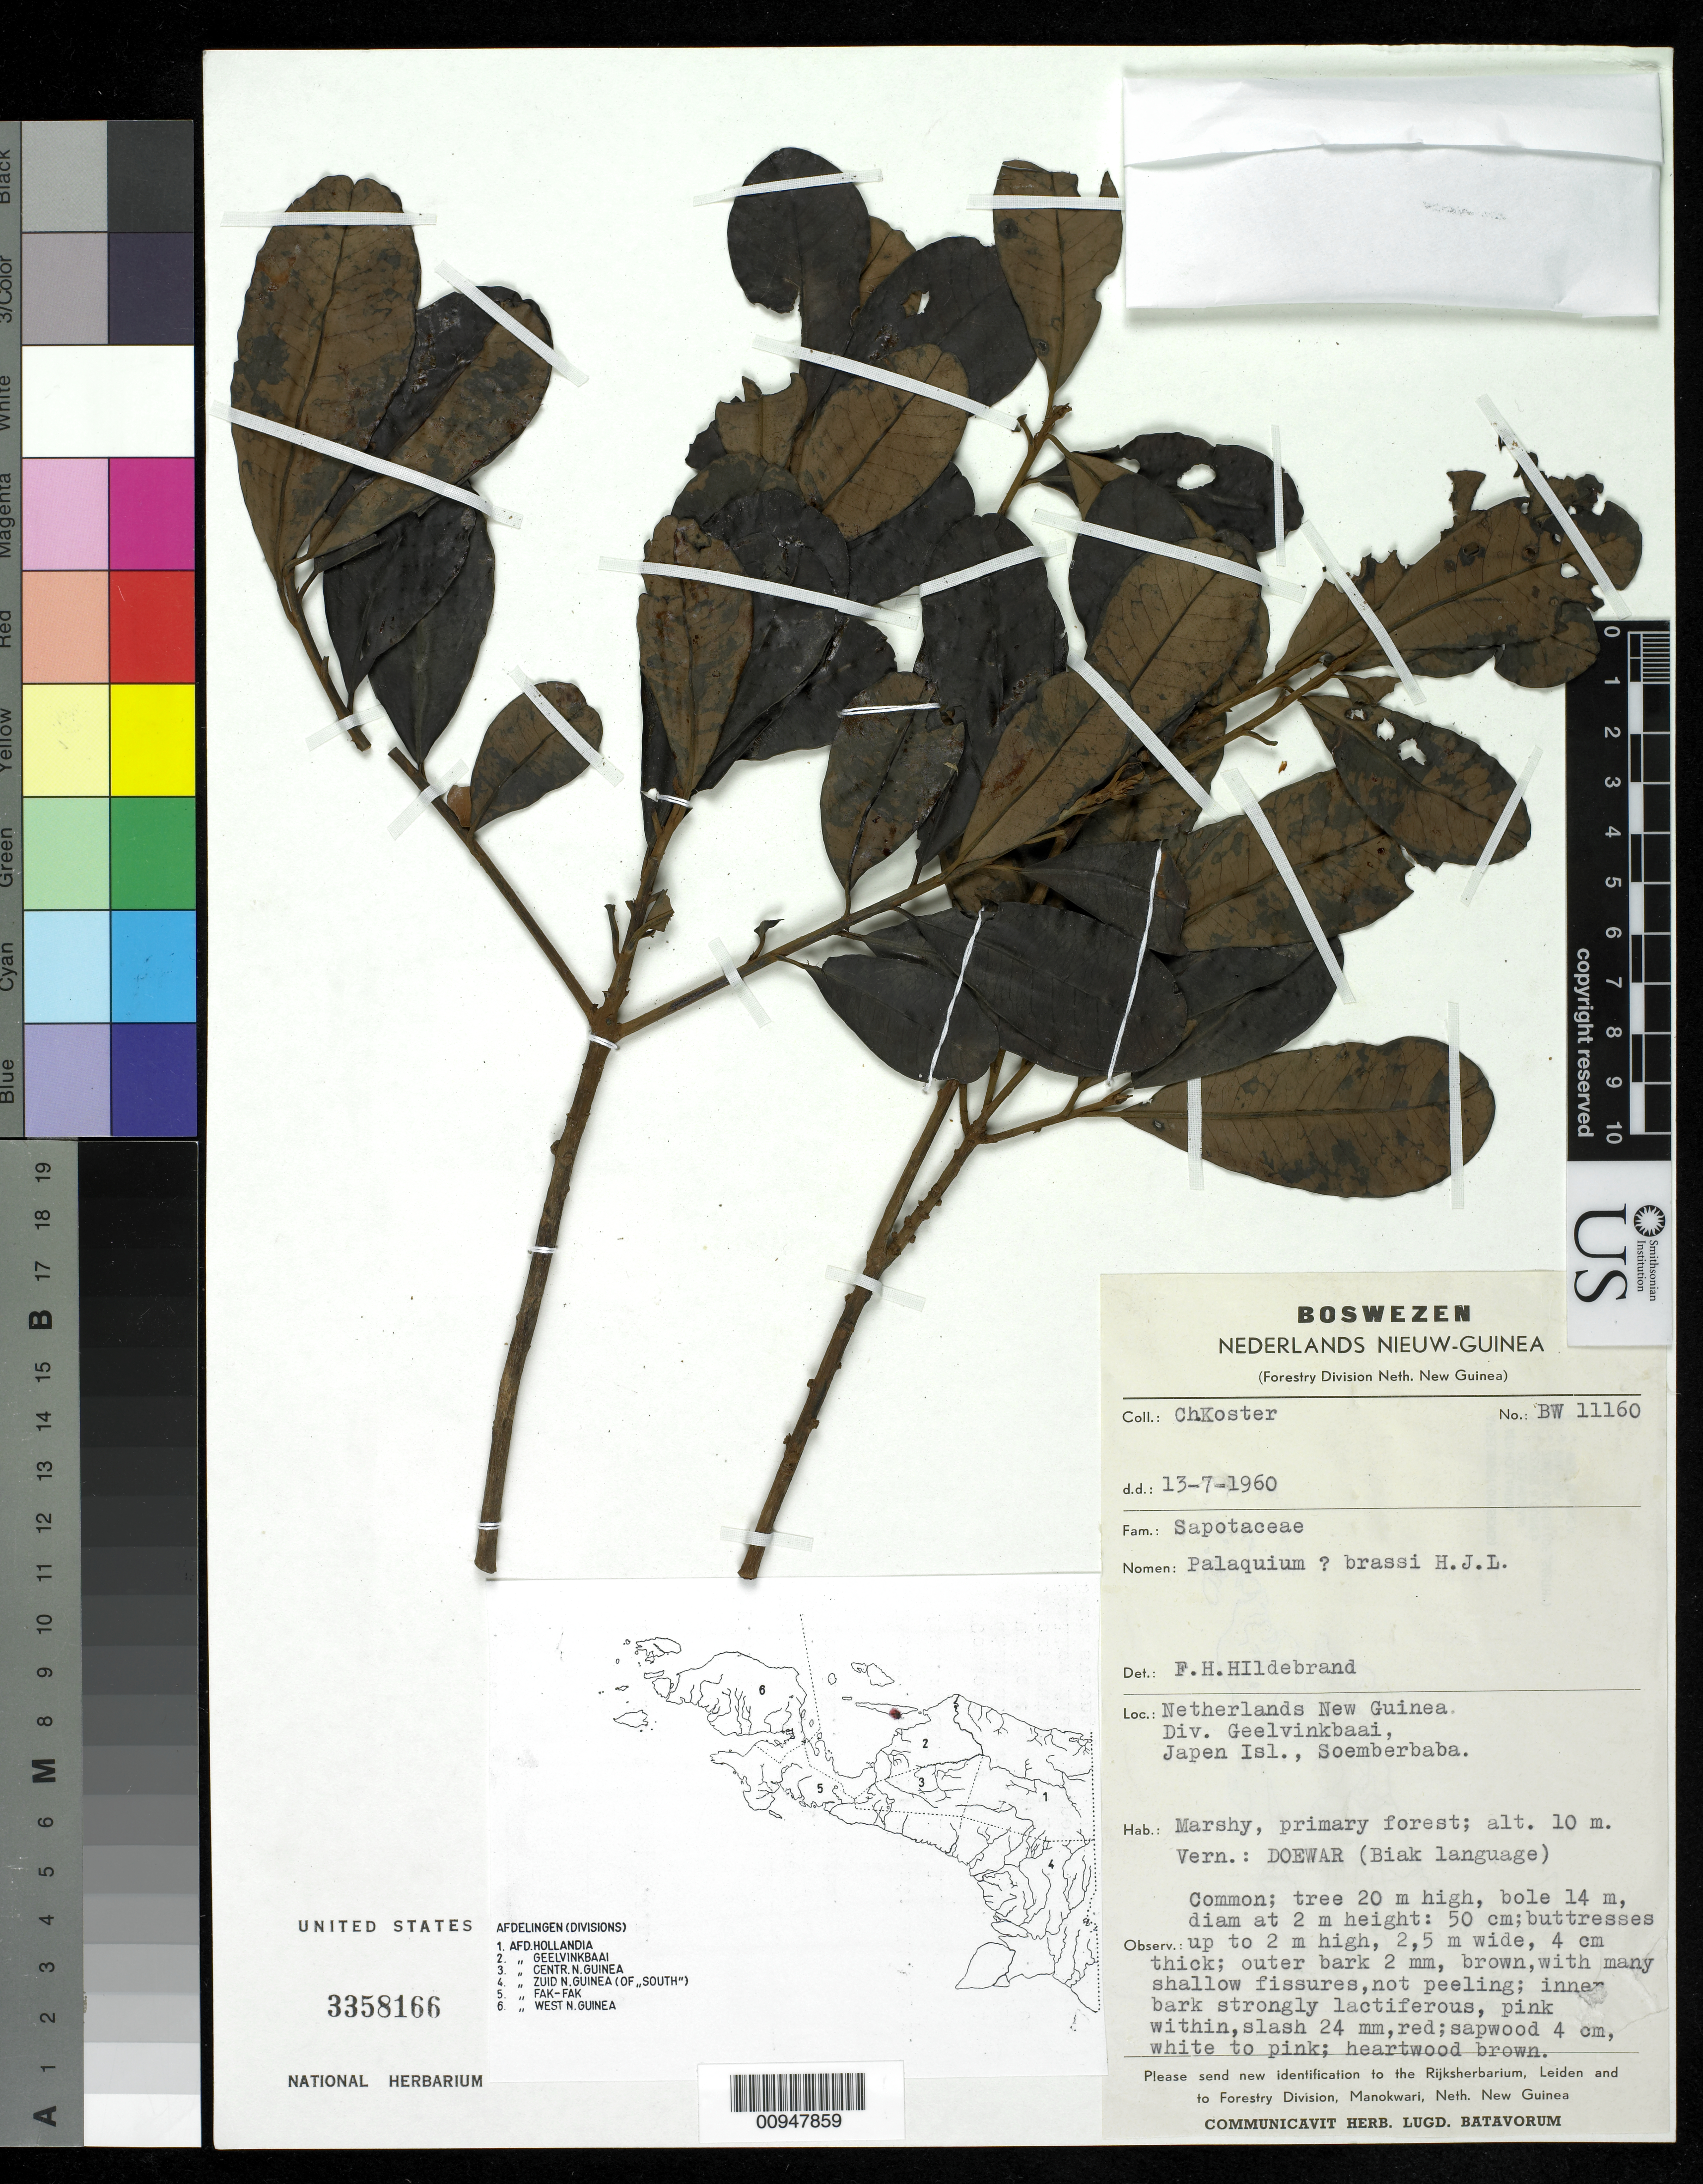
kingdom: Plantae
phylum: Tracheophyta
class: Magnoliopsida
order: Ericales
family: Sapotaceae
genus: Palaquium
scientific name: Palaquium brassii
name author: H.J. Lam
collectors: C. Koster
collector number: BW 11160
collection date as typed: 13 Jul 1960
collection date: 1960-07-13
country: Indonesia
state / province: Papua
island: Japen I.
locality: Soemberbaba, Div. Geelvinkbaai, Netherlands New Guinea. Irian Jaya.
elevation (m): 10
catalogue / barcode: US 3358166